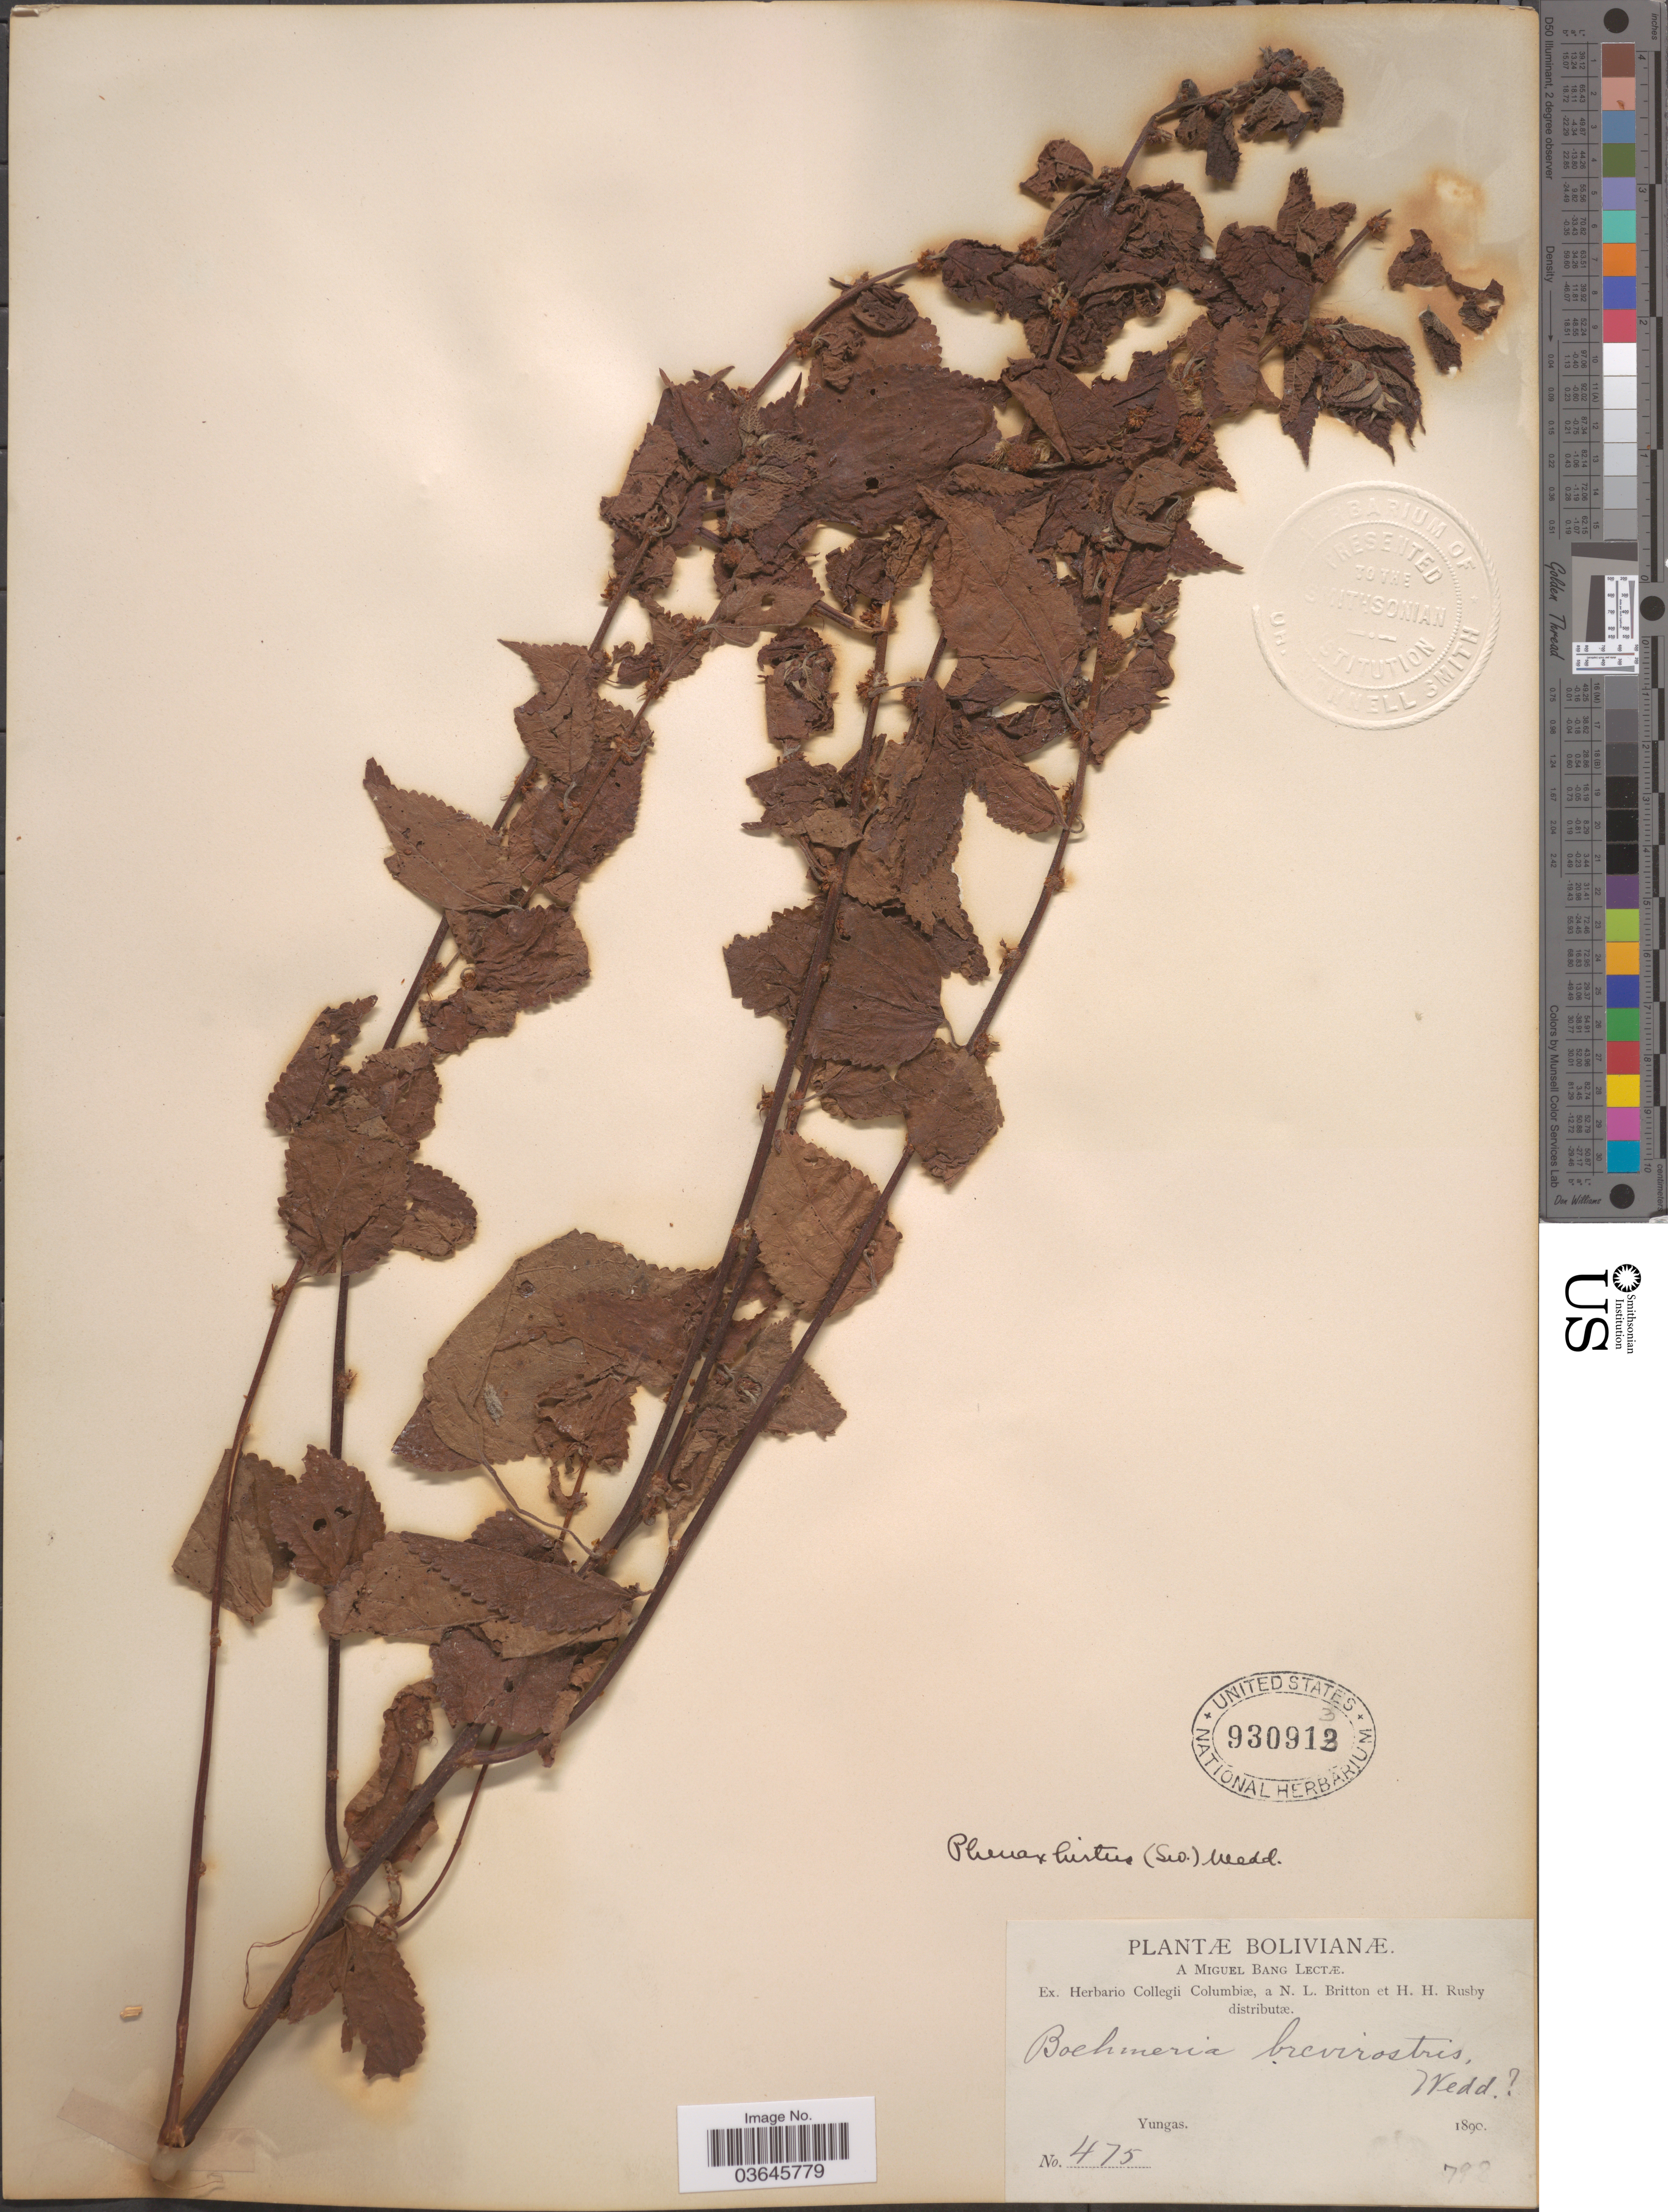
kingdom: Plantae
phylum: Tracheophyta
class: Magnoliopsida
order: Rosales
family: Urticaceae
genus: Phenax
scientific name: Phenax hirtus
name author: (Sw.) Wedd.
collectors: M. Bang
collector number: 475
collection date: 1890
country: Bolivia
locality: Yungas.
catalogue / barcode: US 930913